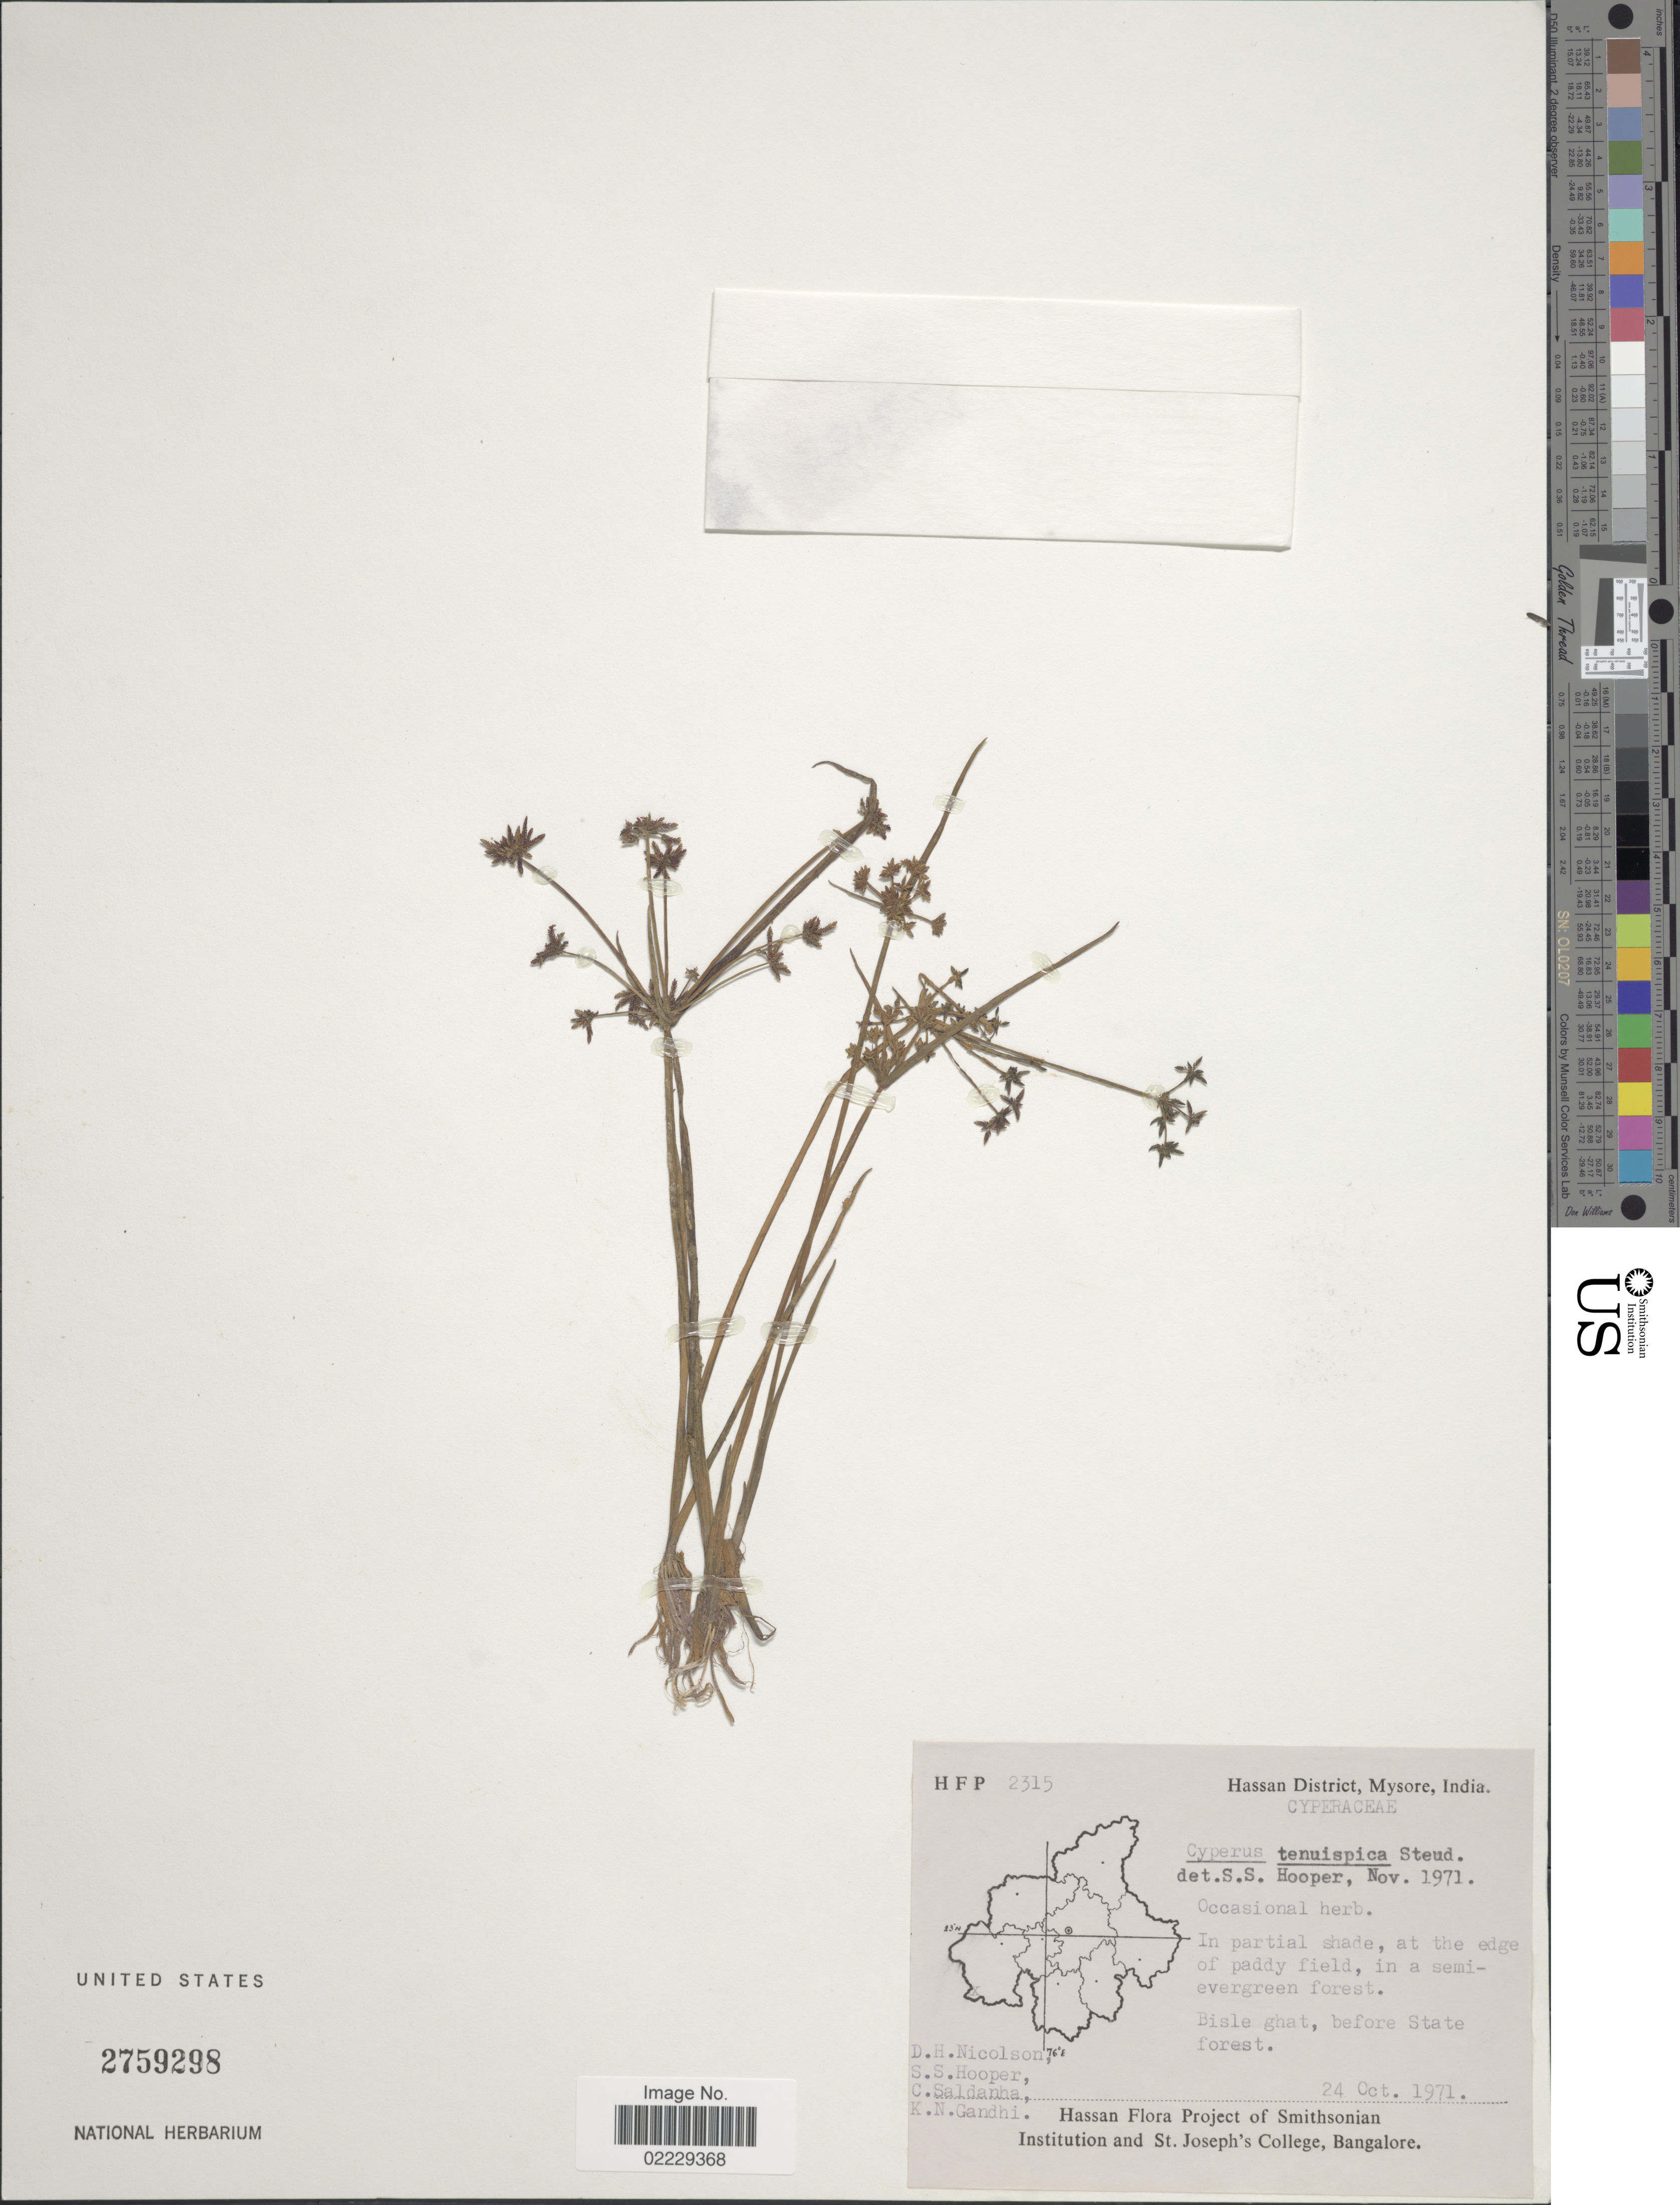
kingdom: Plantae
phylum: Tracheophyta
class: Liliopsida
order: Poales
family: Cyperaceae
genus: Cyperus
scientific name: Cyperus tenuispica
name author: Steud.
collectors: D. H. Nicolson, S. S. Hooper, C. Saldanha & K. N. Gandhi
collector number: HFP2315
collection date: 1971-10-24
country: India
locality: Hassan District, Mysore, Bisle ghat, before State forest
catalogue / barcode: US 2759298